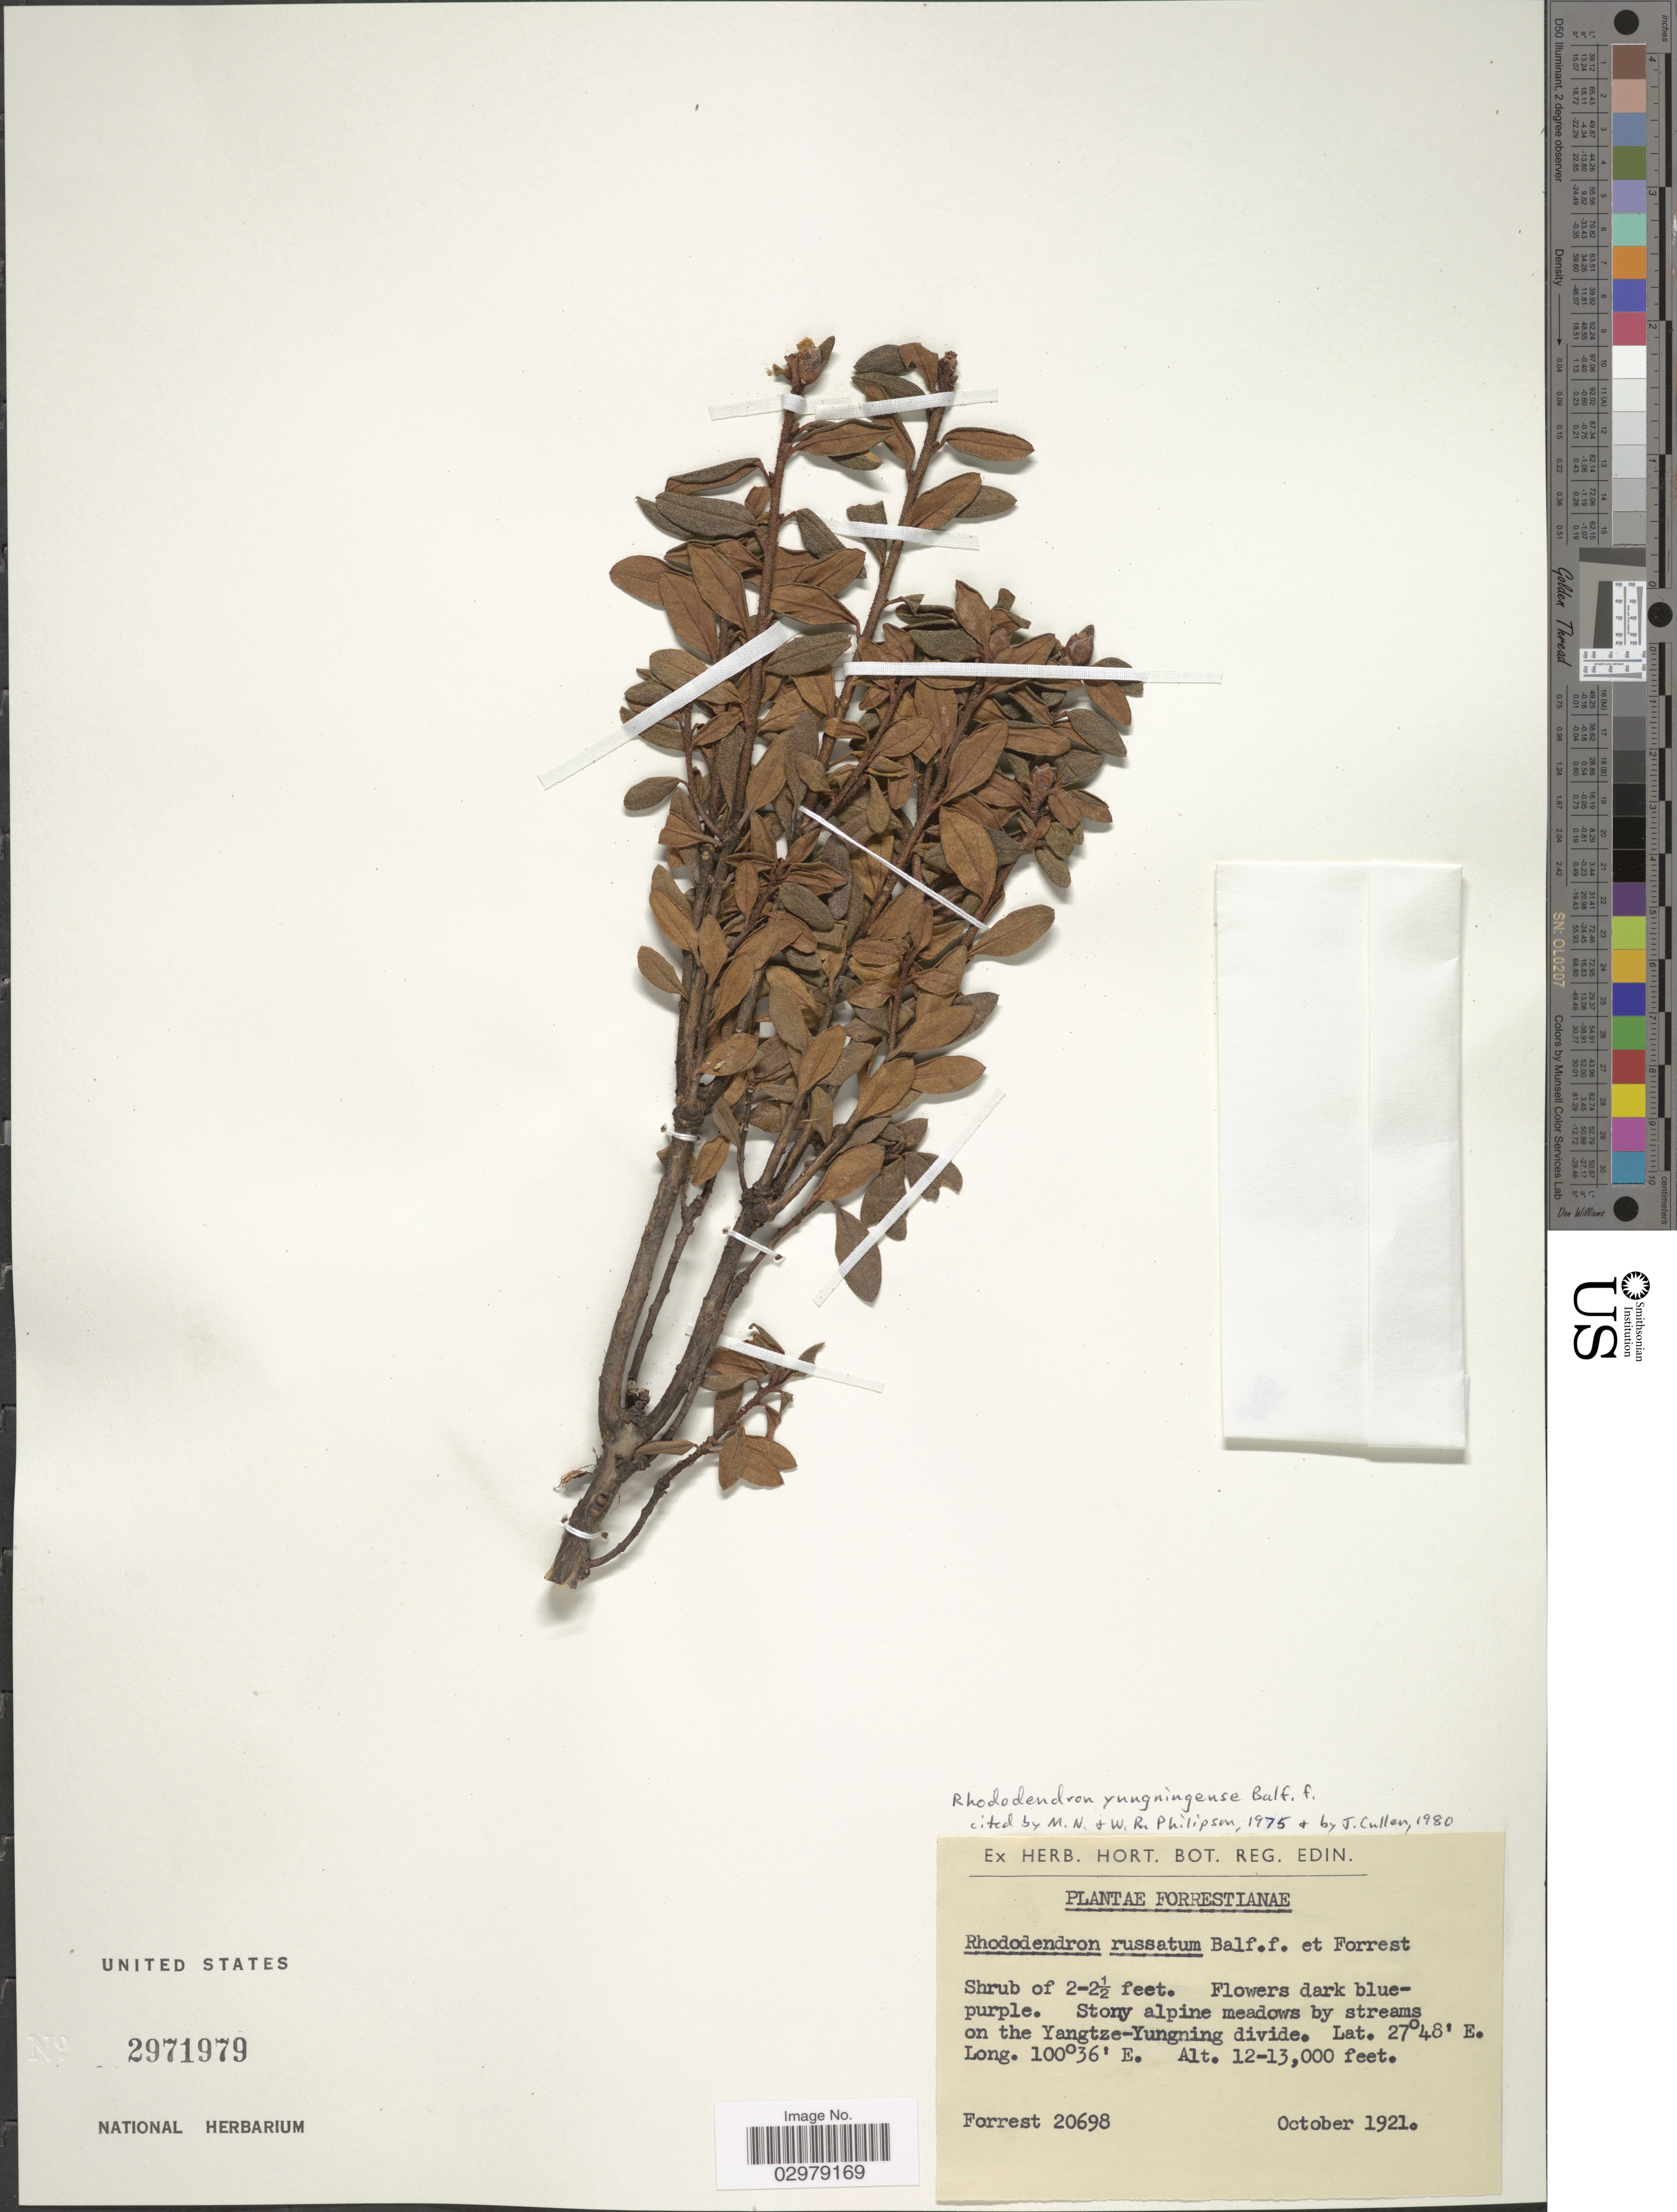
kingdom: Plantae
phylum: Tracheophyta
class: Magnoliopsida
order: Ericales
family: Ericaceae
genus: Rhododendron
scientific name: Rhododendron yungningense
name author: Balf. f. ex Hutch.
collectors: -. Forrest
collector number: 20698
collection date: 1921-10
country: China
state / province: Yunnan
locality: Stony alpine meadows by streams on the Yangtze-Yungning divide.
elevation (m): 3658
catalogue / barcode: US 2971979